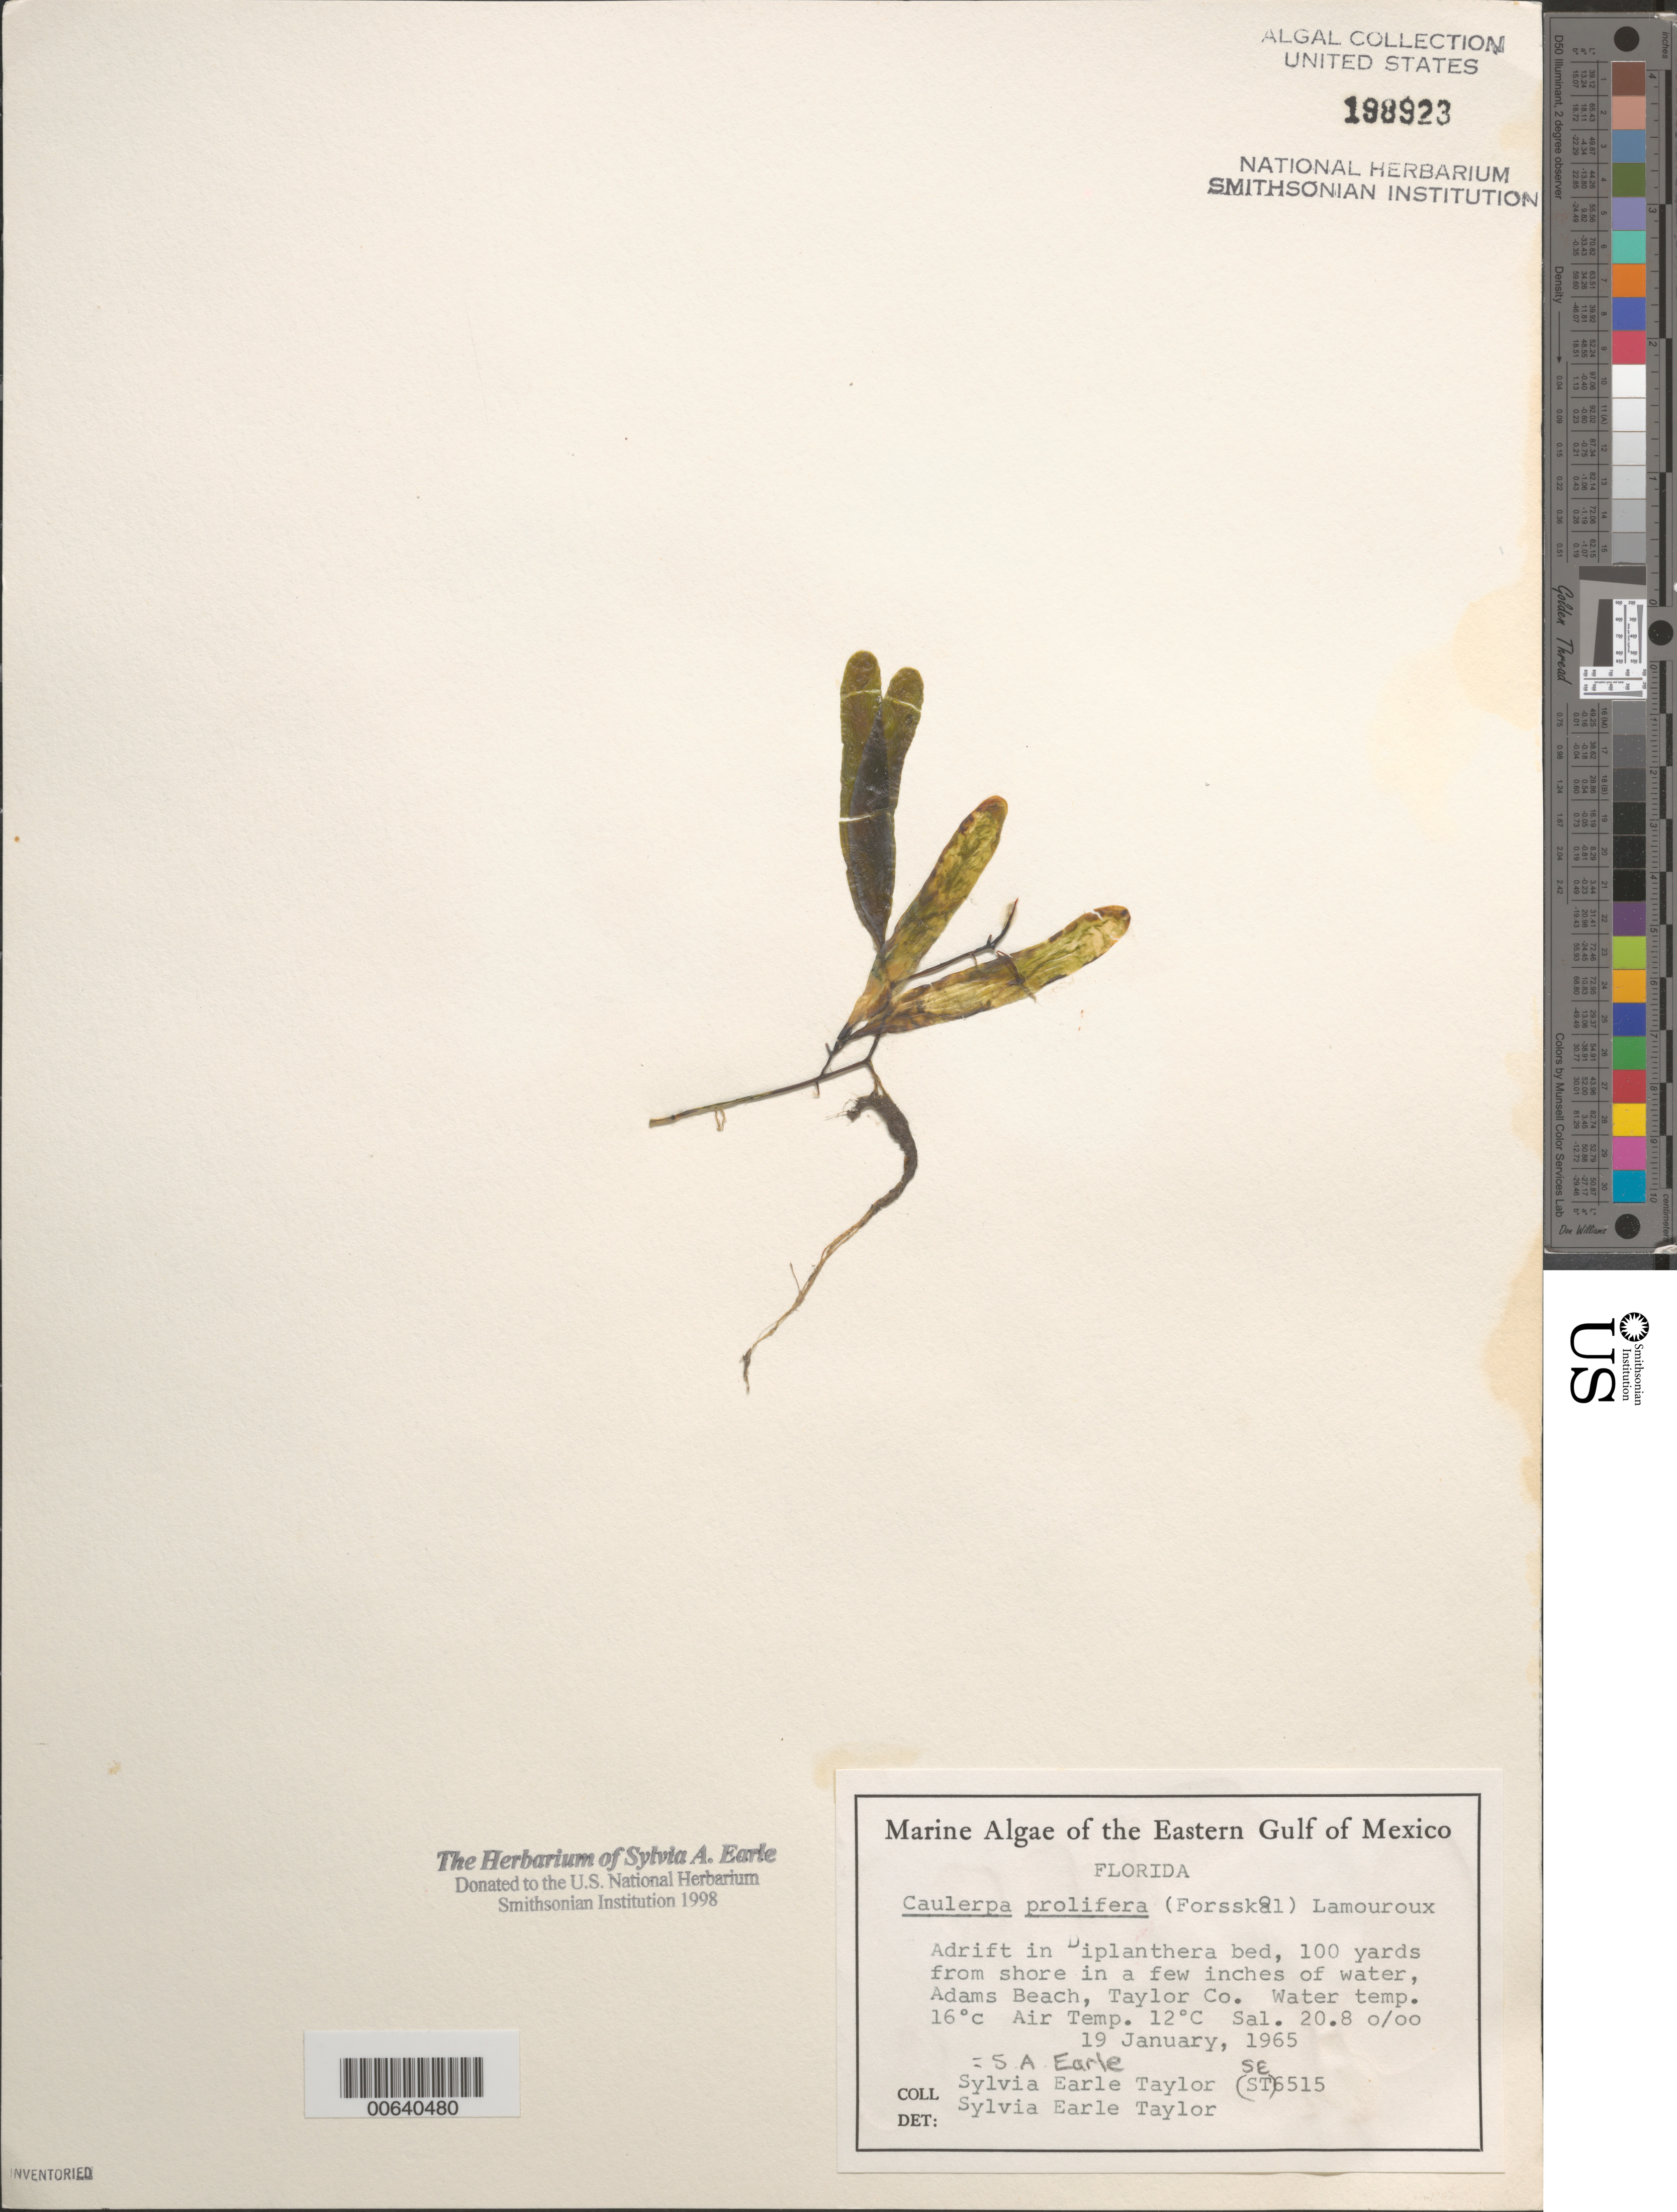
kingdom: Plantae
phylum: Chlorophyta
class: Ulvophyceae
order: Bryopsidales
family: Caulerpaceae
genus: Caulerpa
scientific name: Caulerpa prolifera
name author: (Forssk.) J.V.Lamouroux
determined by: Earle, S. A.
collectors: S. A. Earle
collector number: Se 6515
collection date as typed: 19 Jan 1965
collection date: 1965-01-19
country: United States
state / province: Florida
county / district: Taylor County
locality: Adams Beach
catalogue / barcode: US 198923